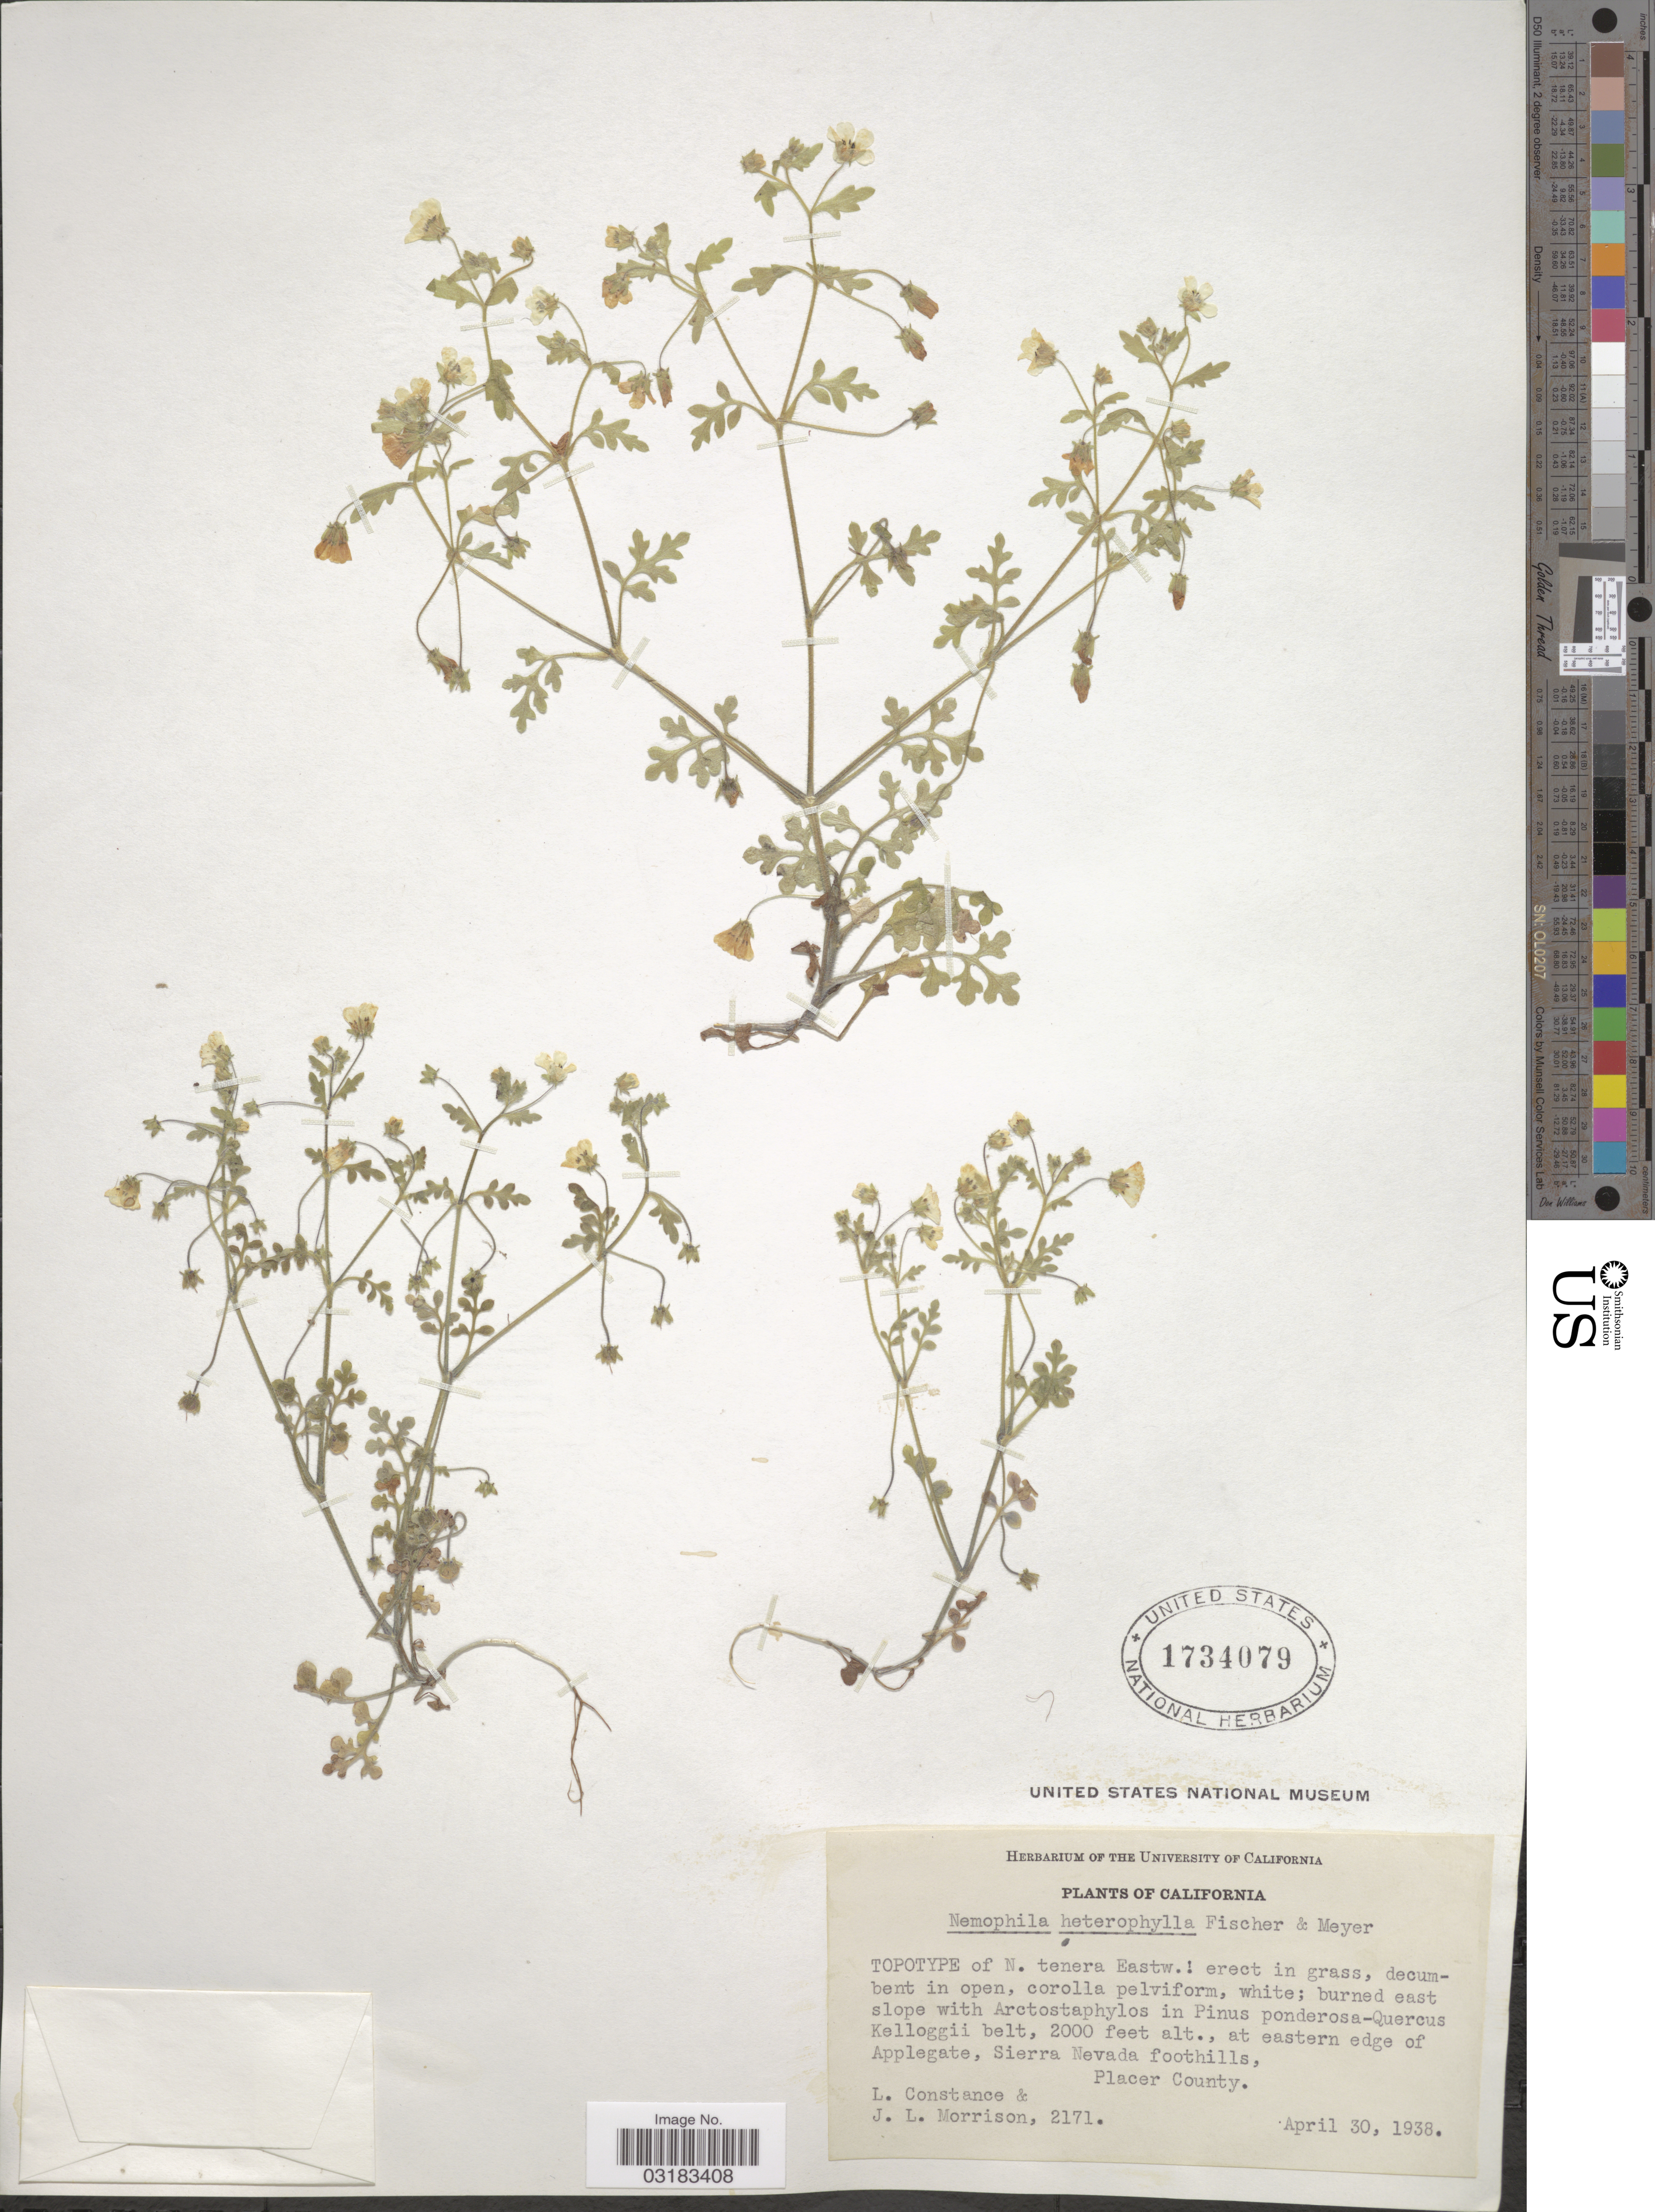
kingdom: Plantae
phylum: Tracheophyta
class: Magnoliopsida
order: Boraginales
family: Hydrophyllaceae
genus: Nemophila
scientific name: Nemophila heterophylla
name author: Fisch. & C.A. Mey.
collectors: L. Constance & J. Morrison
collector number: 2171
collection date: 1938-04-30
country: United States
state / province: California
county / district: Placer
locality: At eastern edge of Applegate, Sierra Nevada foothills, Placer County.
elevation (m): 610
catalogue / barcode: US 1734079